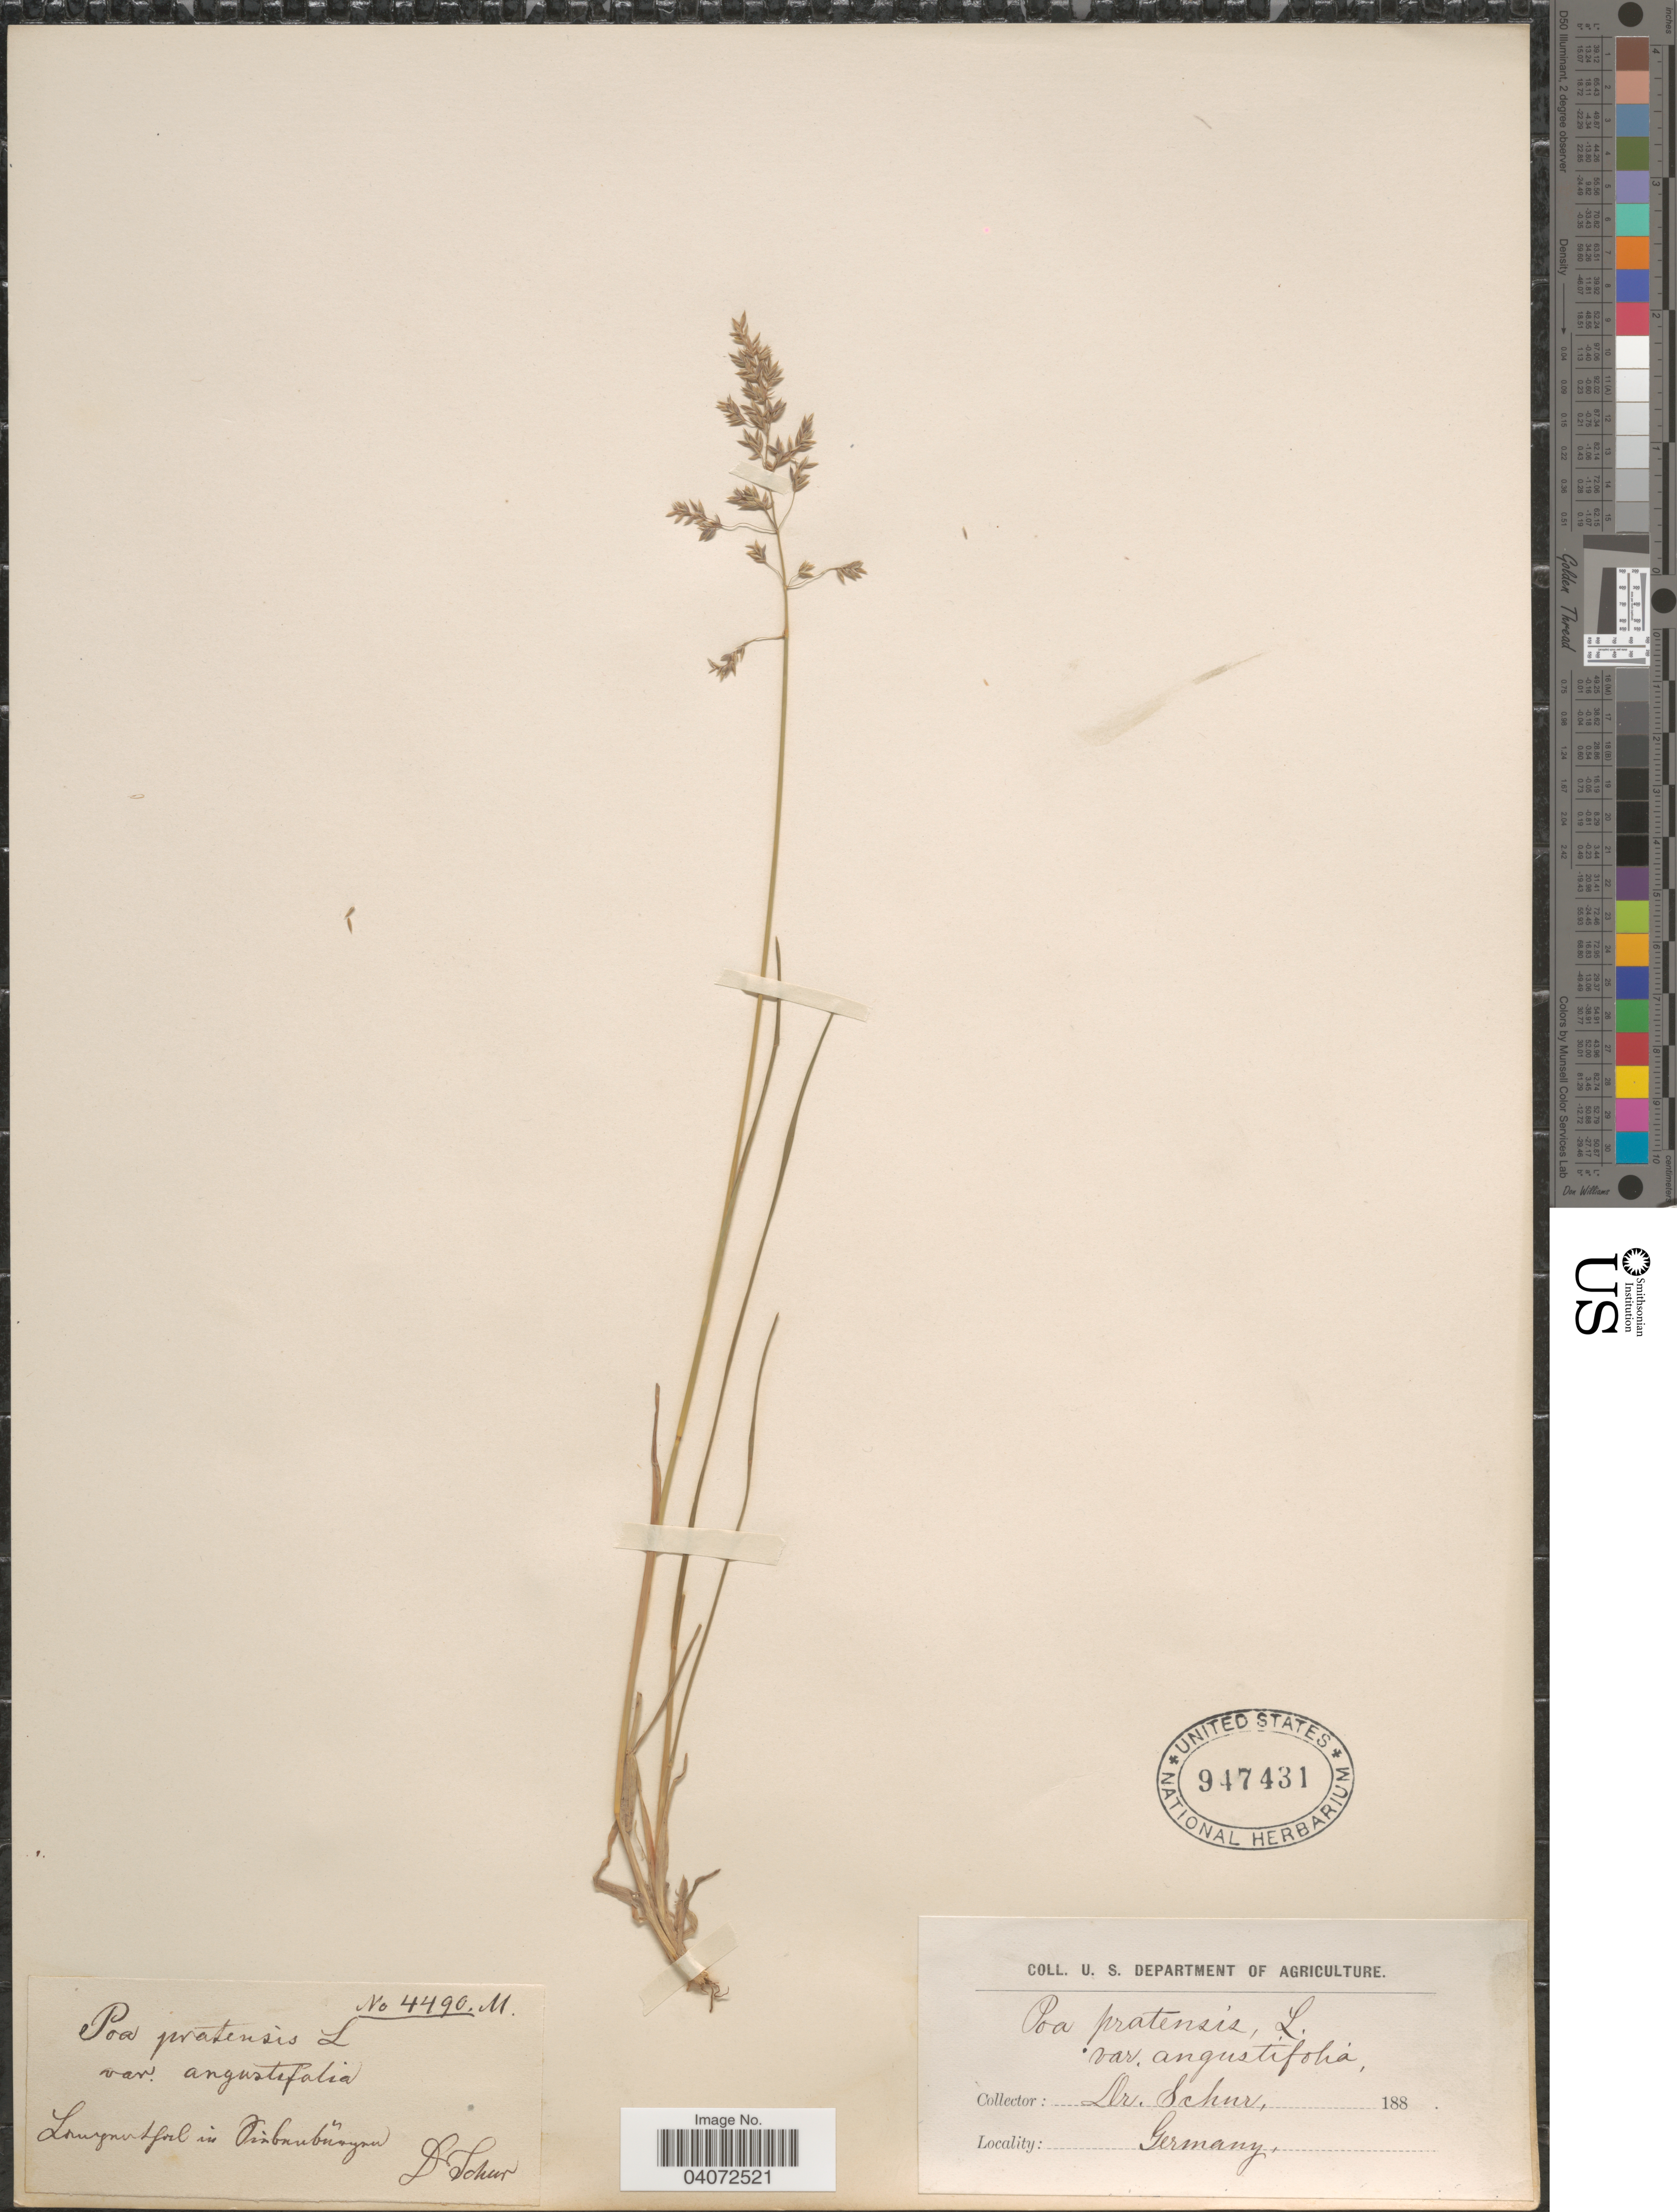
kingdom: Plantae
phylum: Tracheophyta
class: Liliopsida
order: Poales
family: Poaceae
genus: Poa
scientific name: Poa pratensis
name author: L.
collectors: Schur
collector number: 4490M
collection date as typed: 188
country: Germany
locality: [illegible text] in [illegible text].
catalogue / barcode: US 947431